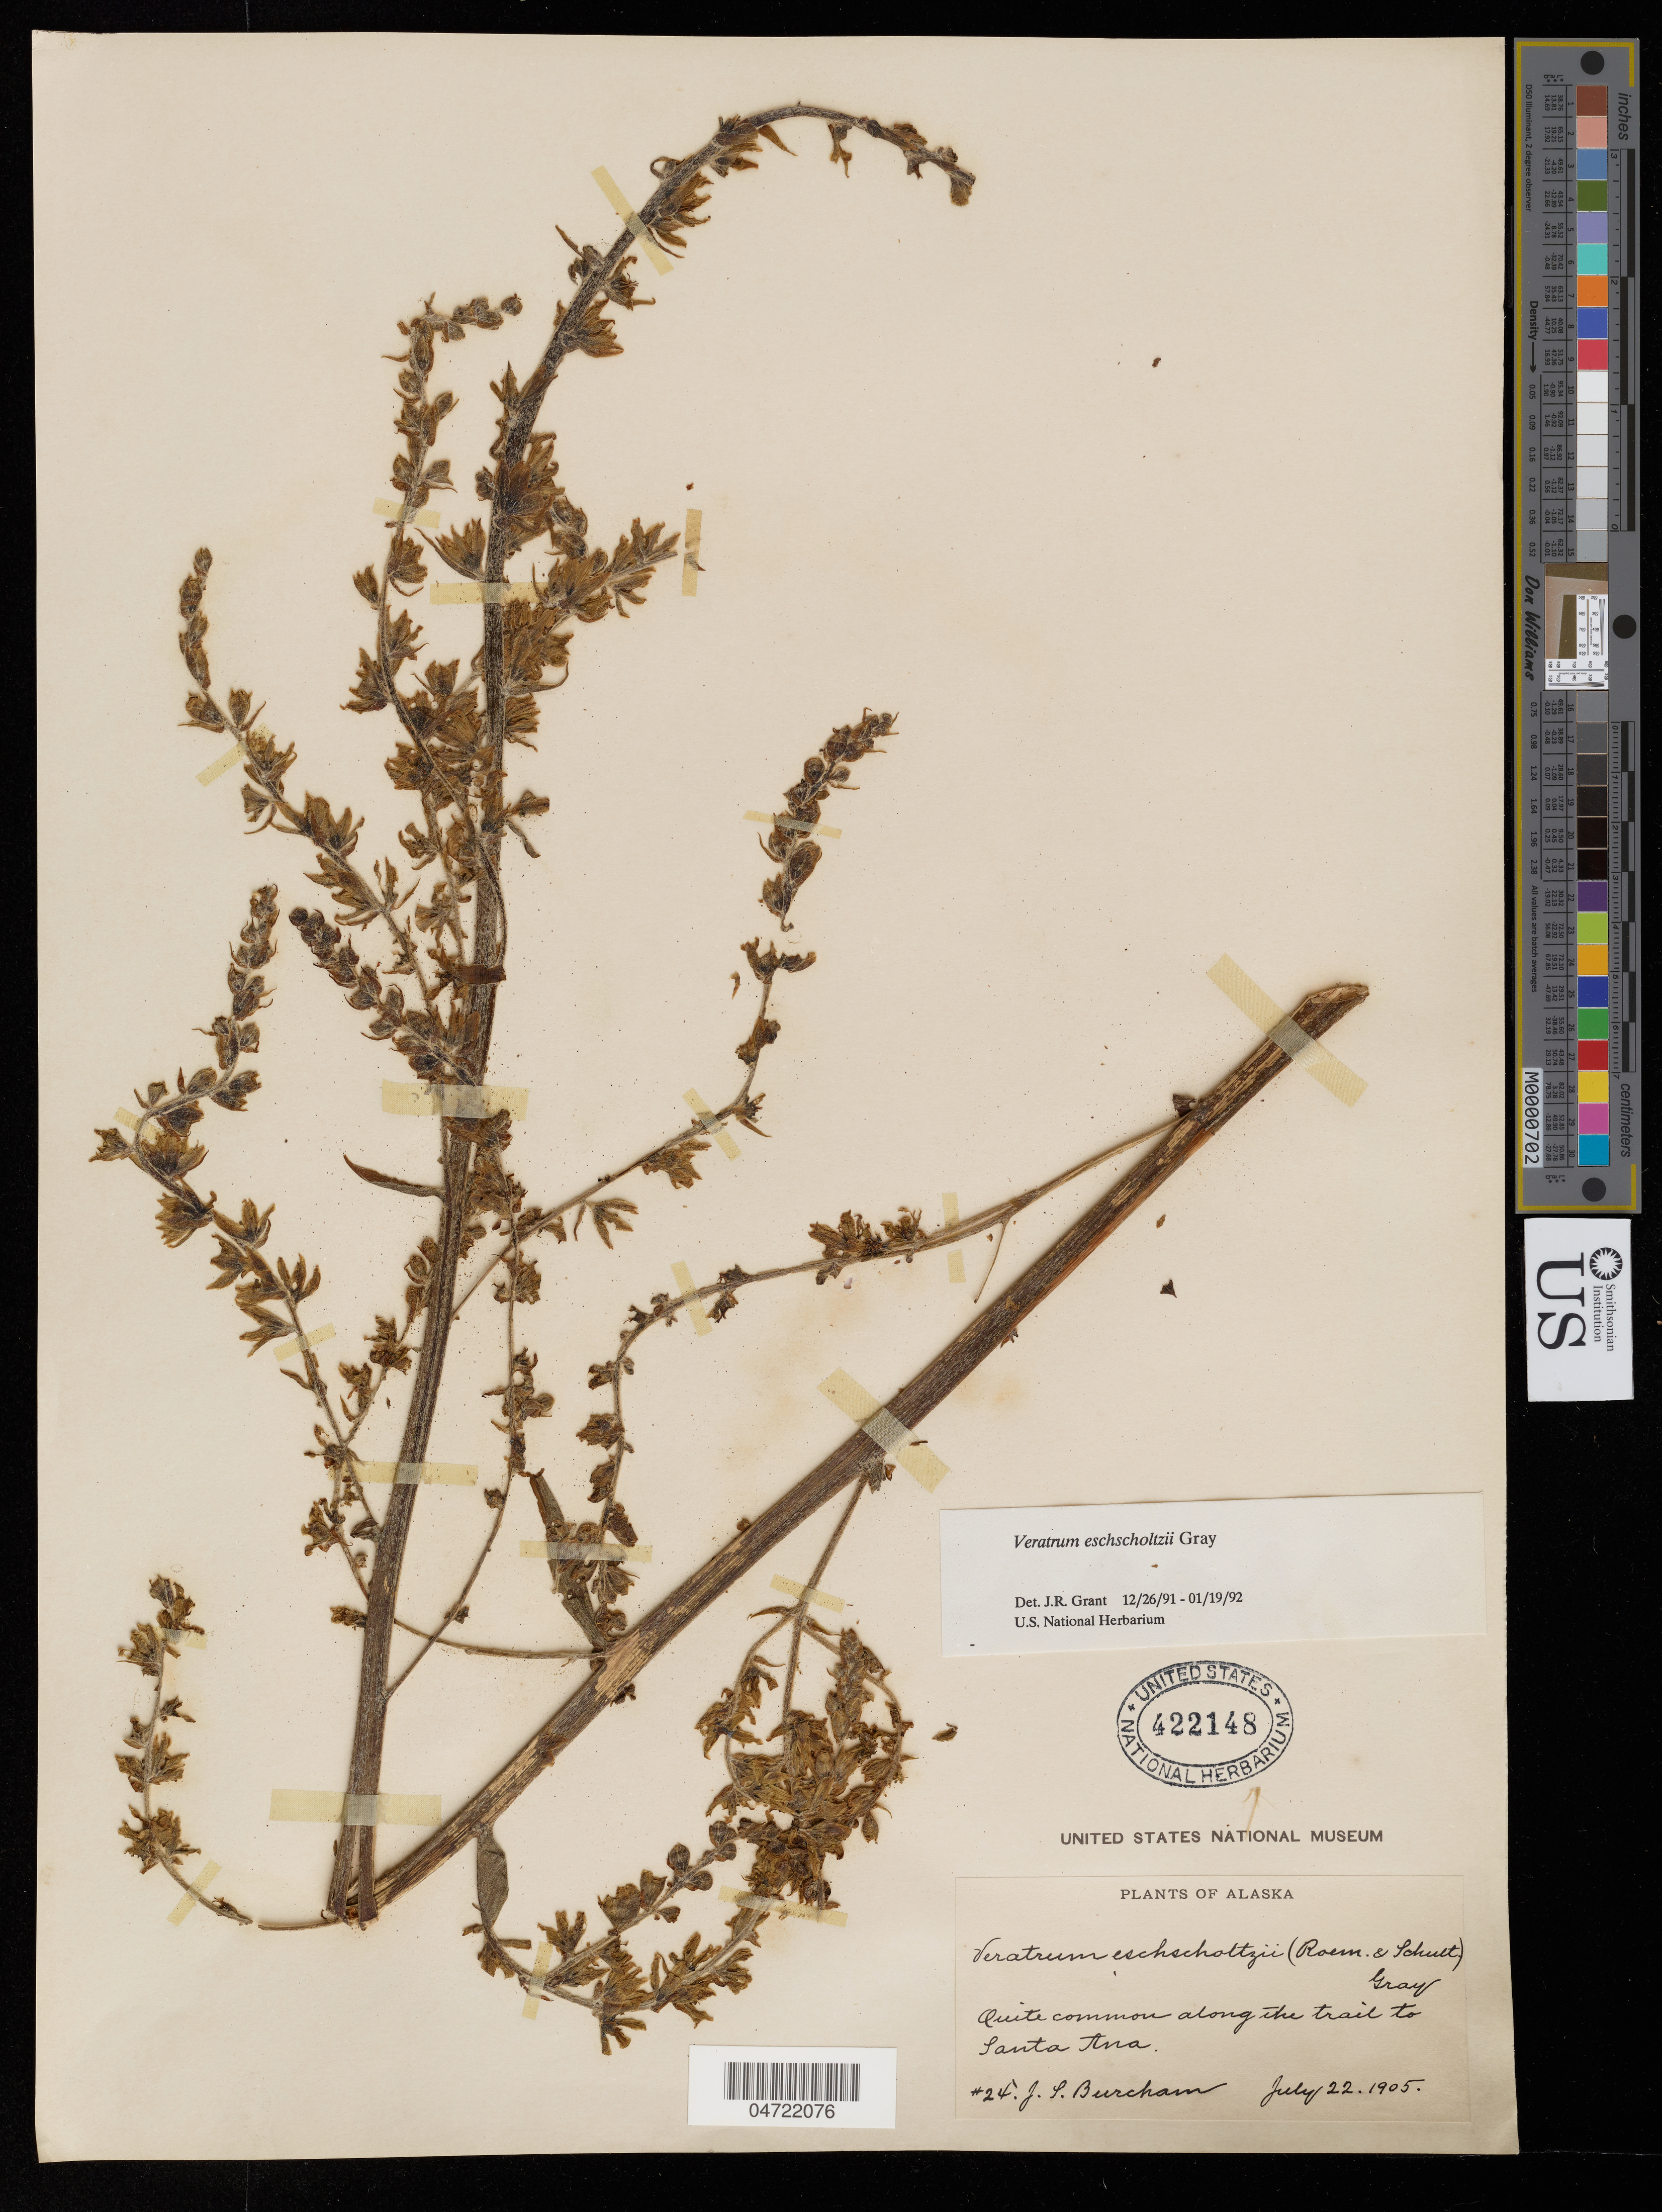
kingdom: Plantae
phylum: Tracheophyta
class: Liliopsida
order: Liliales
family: Melanthiaceae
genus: Veratrum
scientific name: Veratrum eschscholtzii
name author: A. Gray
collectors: J. Burcham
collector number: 24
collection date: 1905-07-22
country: United States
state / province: Alaska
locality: Common along trail to Santa Ana.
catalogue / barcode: US 422148